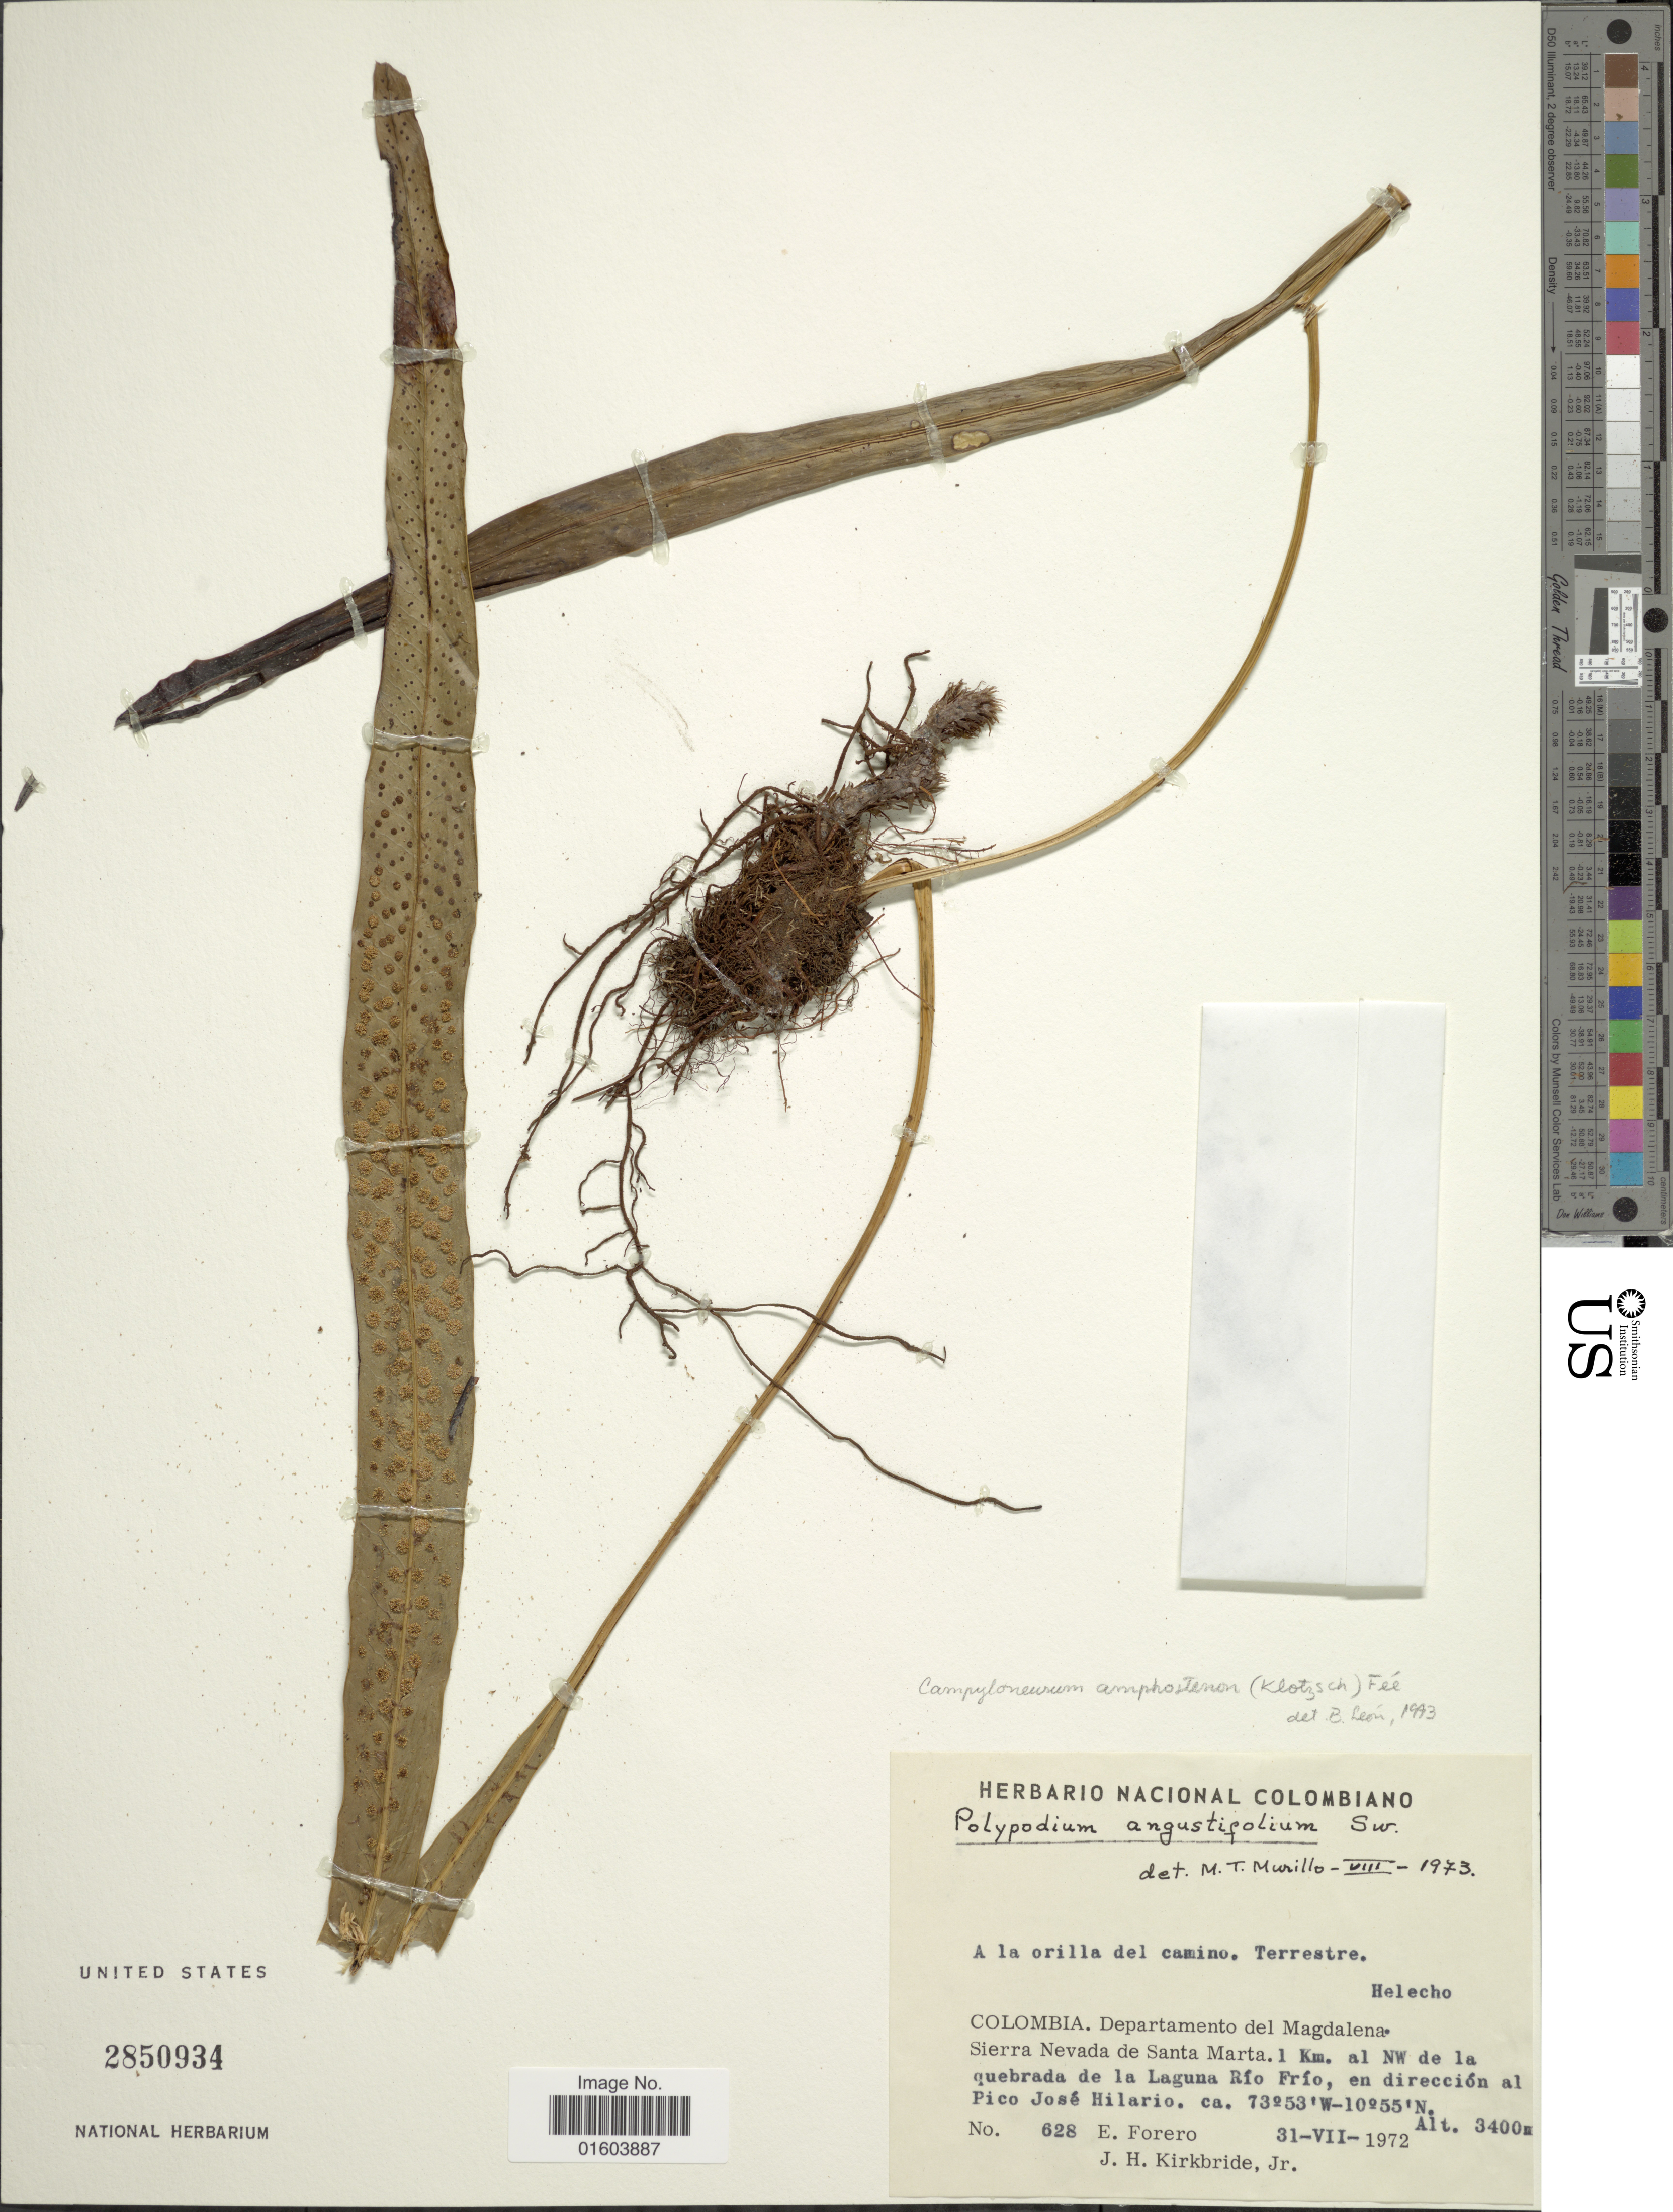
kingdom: Plantae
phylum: Tracheophyta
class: Polypodiopsida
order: Polypodiales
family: Polypodiaceae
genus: Campyloneurum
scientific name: Campyloneurum amphostenon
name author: (Kunze ex Klotzsch) Fée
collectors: E. Forero & J. H. Kirkbride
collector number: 628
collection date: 1972-07-31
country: Colombia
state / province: Magdalena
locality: Colombia. Departamento del Magdalena, Sierra Nevada de Santa Marta, 1 Km. al NW de la quebrada de la Laguna Rio Frio, en direccion al Pico Jose Hilario.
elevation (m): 3400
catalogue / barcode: US 2850934